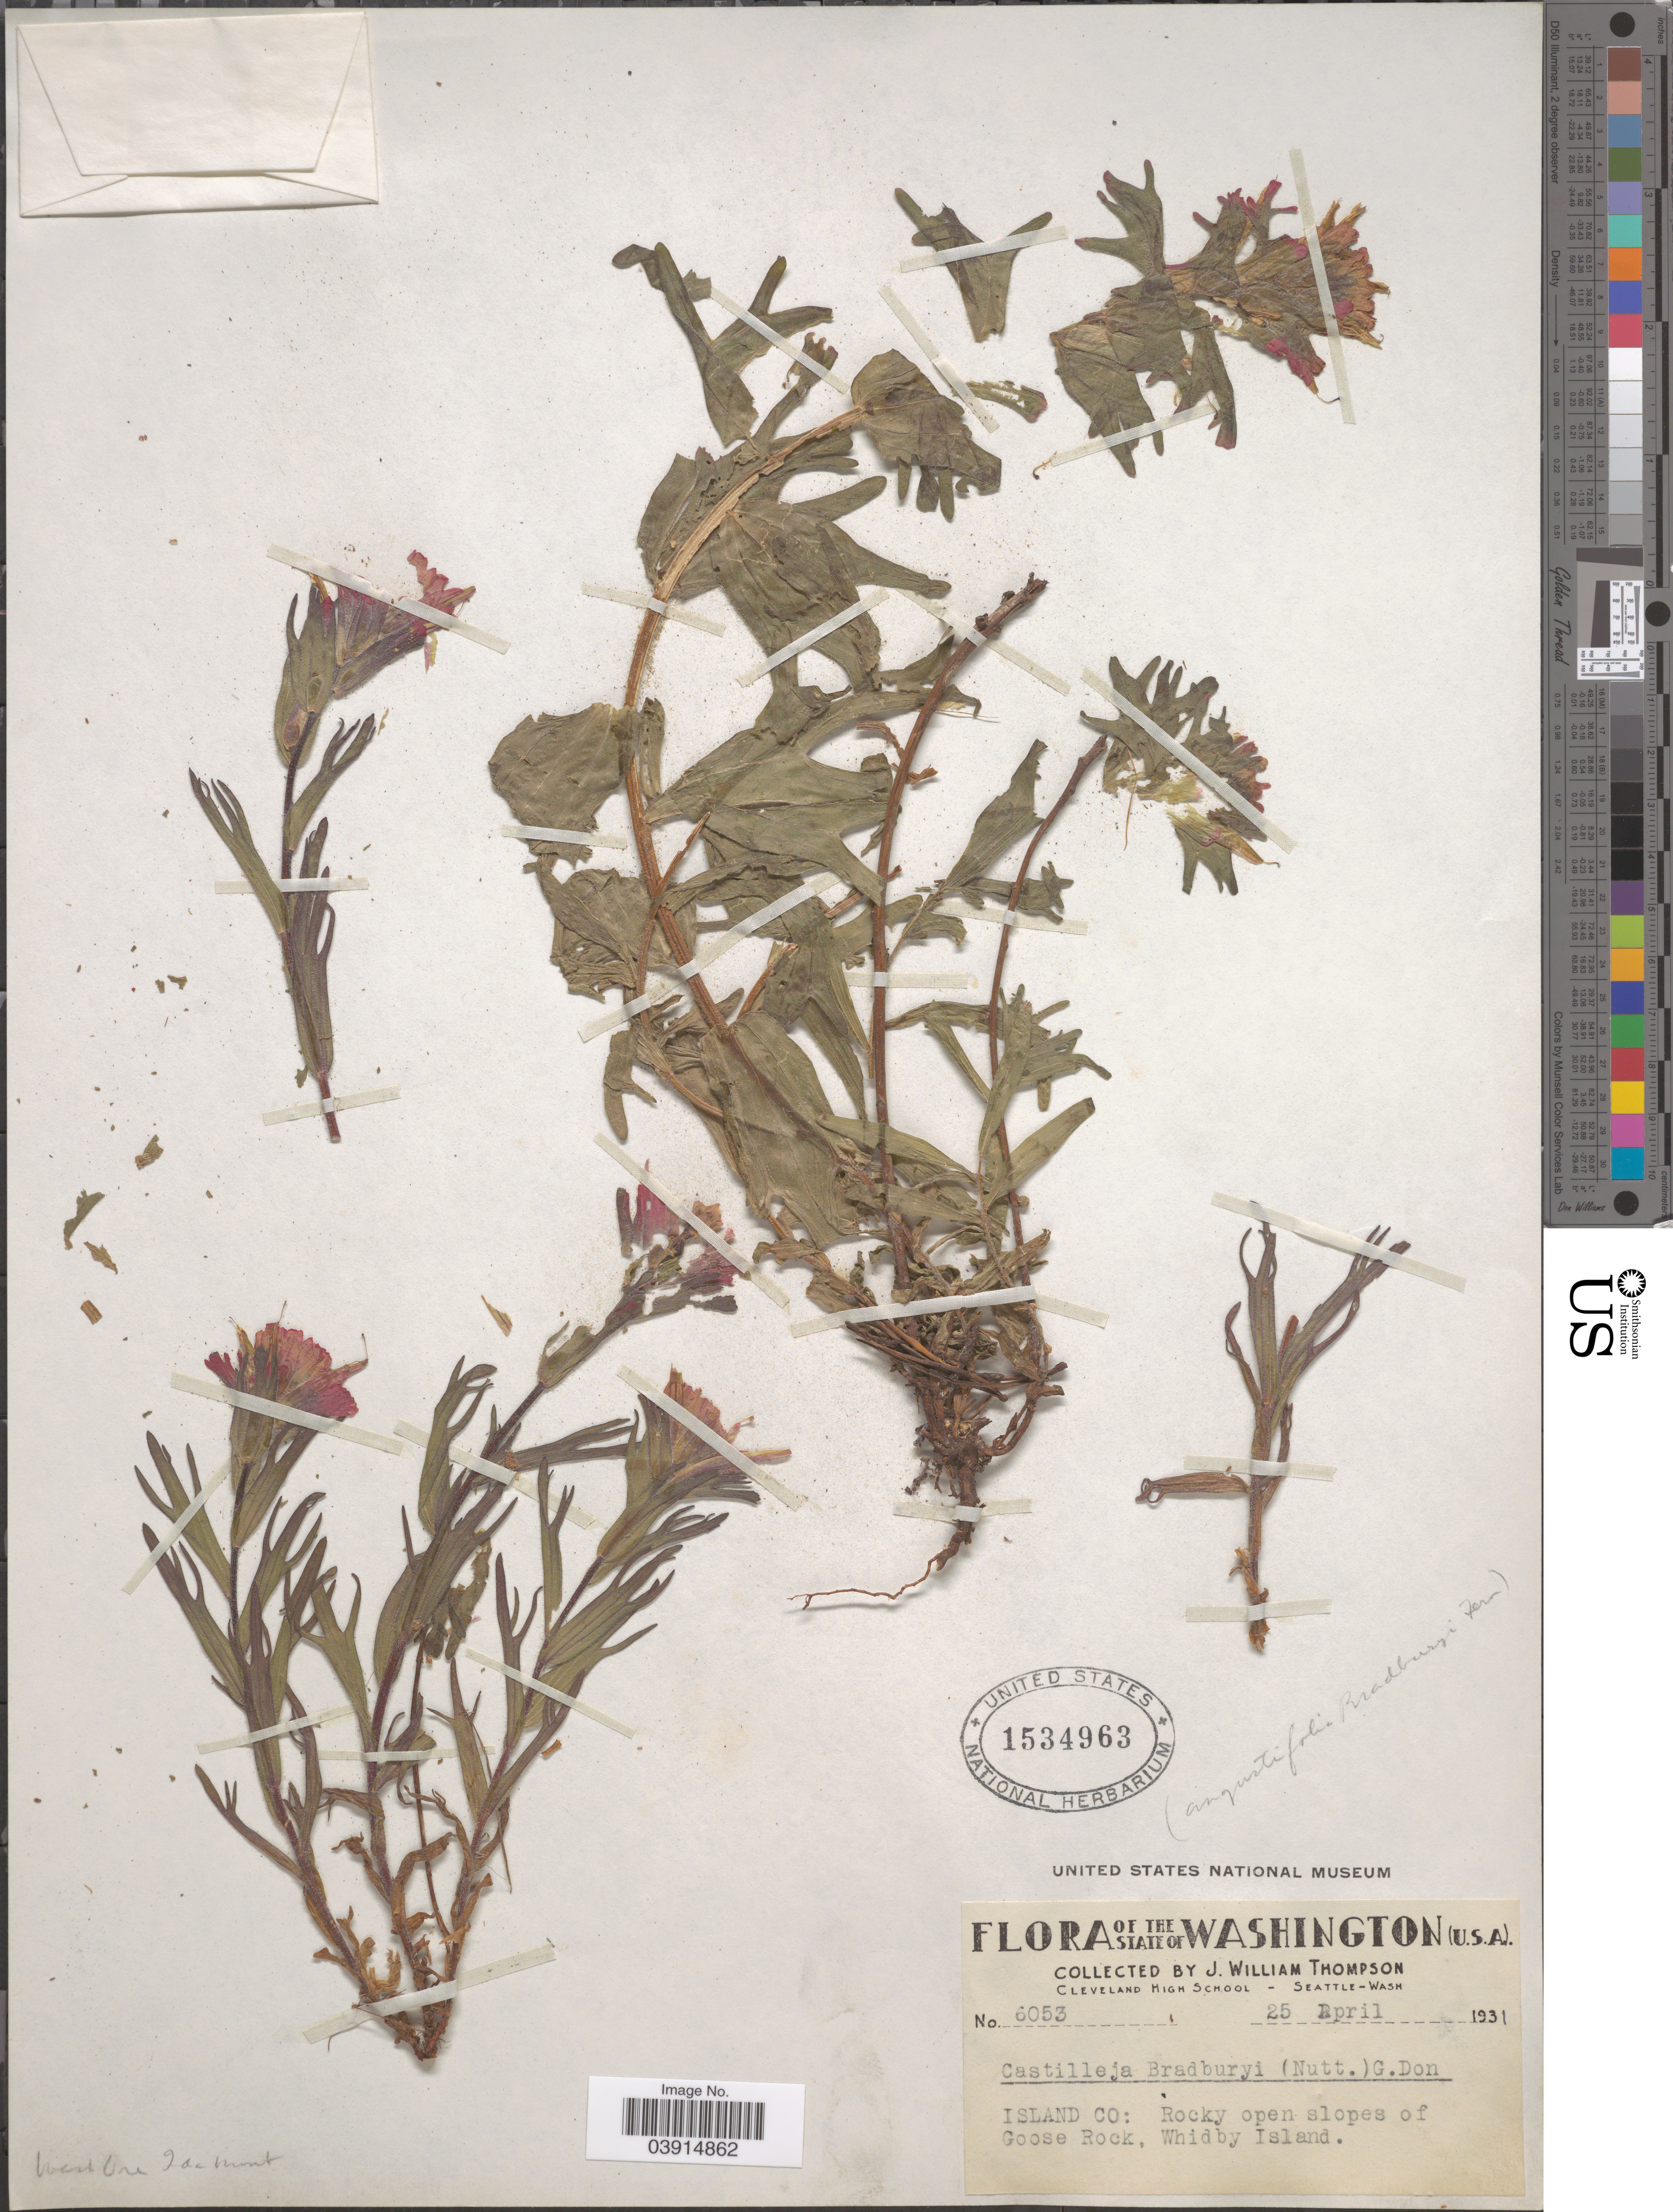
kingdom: Plantae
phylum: Tracheophyta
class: Magnoliopsida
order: Lamiales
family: Orobanchaceae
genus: Castilleja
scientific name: Castilleja sp.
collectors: J. W. Thompson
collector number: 6053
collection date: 1931-04-25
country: United States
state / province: Washington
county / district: Island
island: Whidbey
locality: Island Co: Rocky open slopes of Goose Rock, Whidby Island.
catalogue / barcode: US 1534963